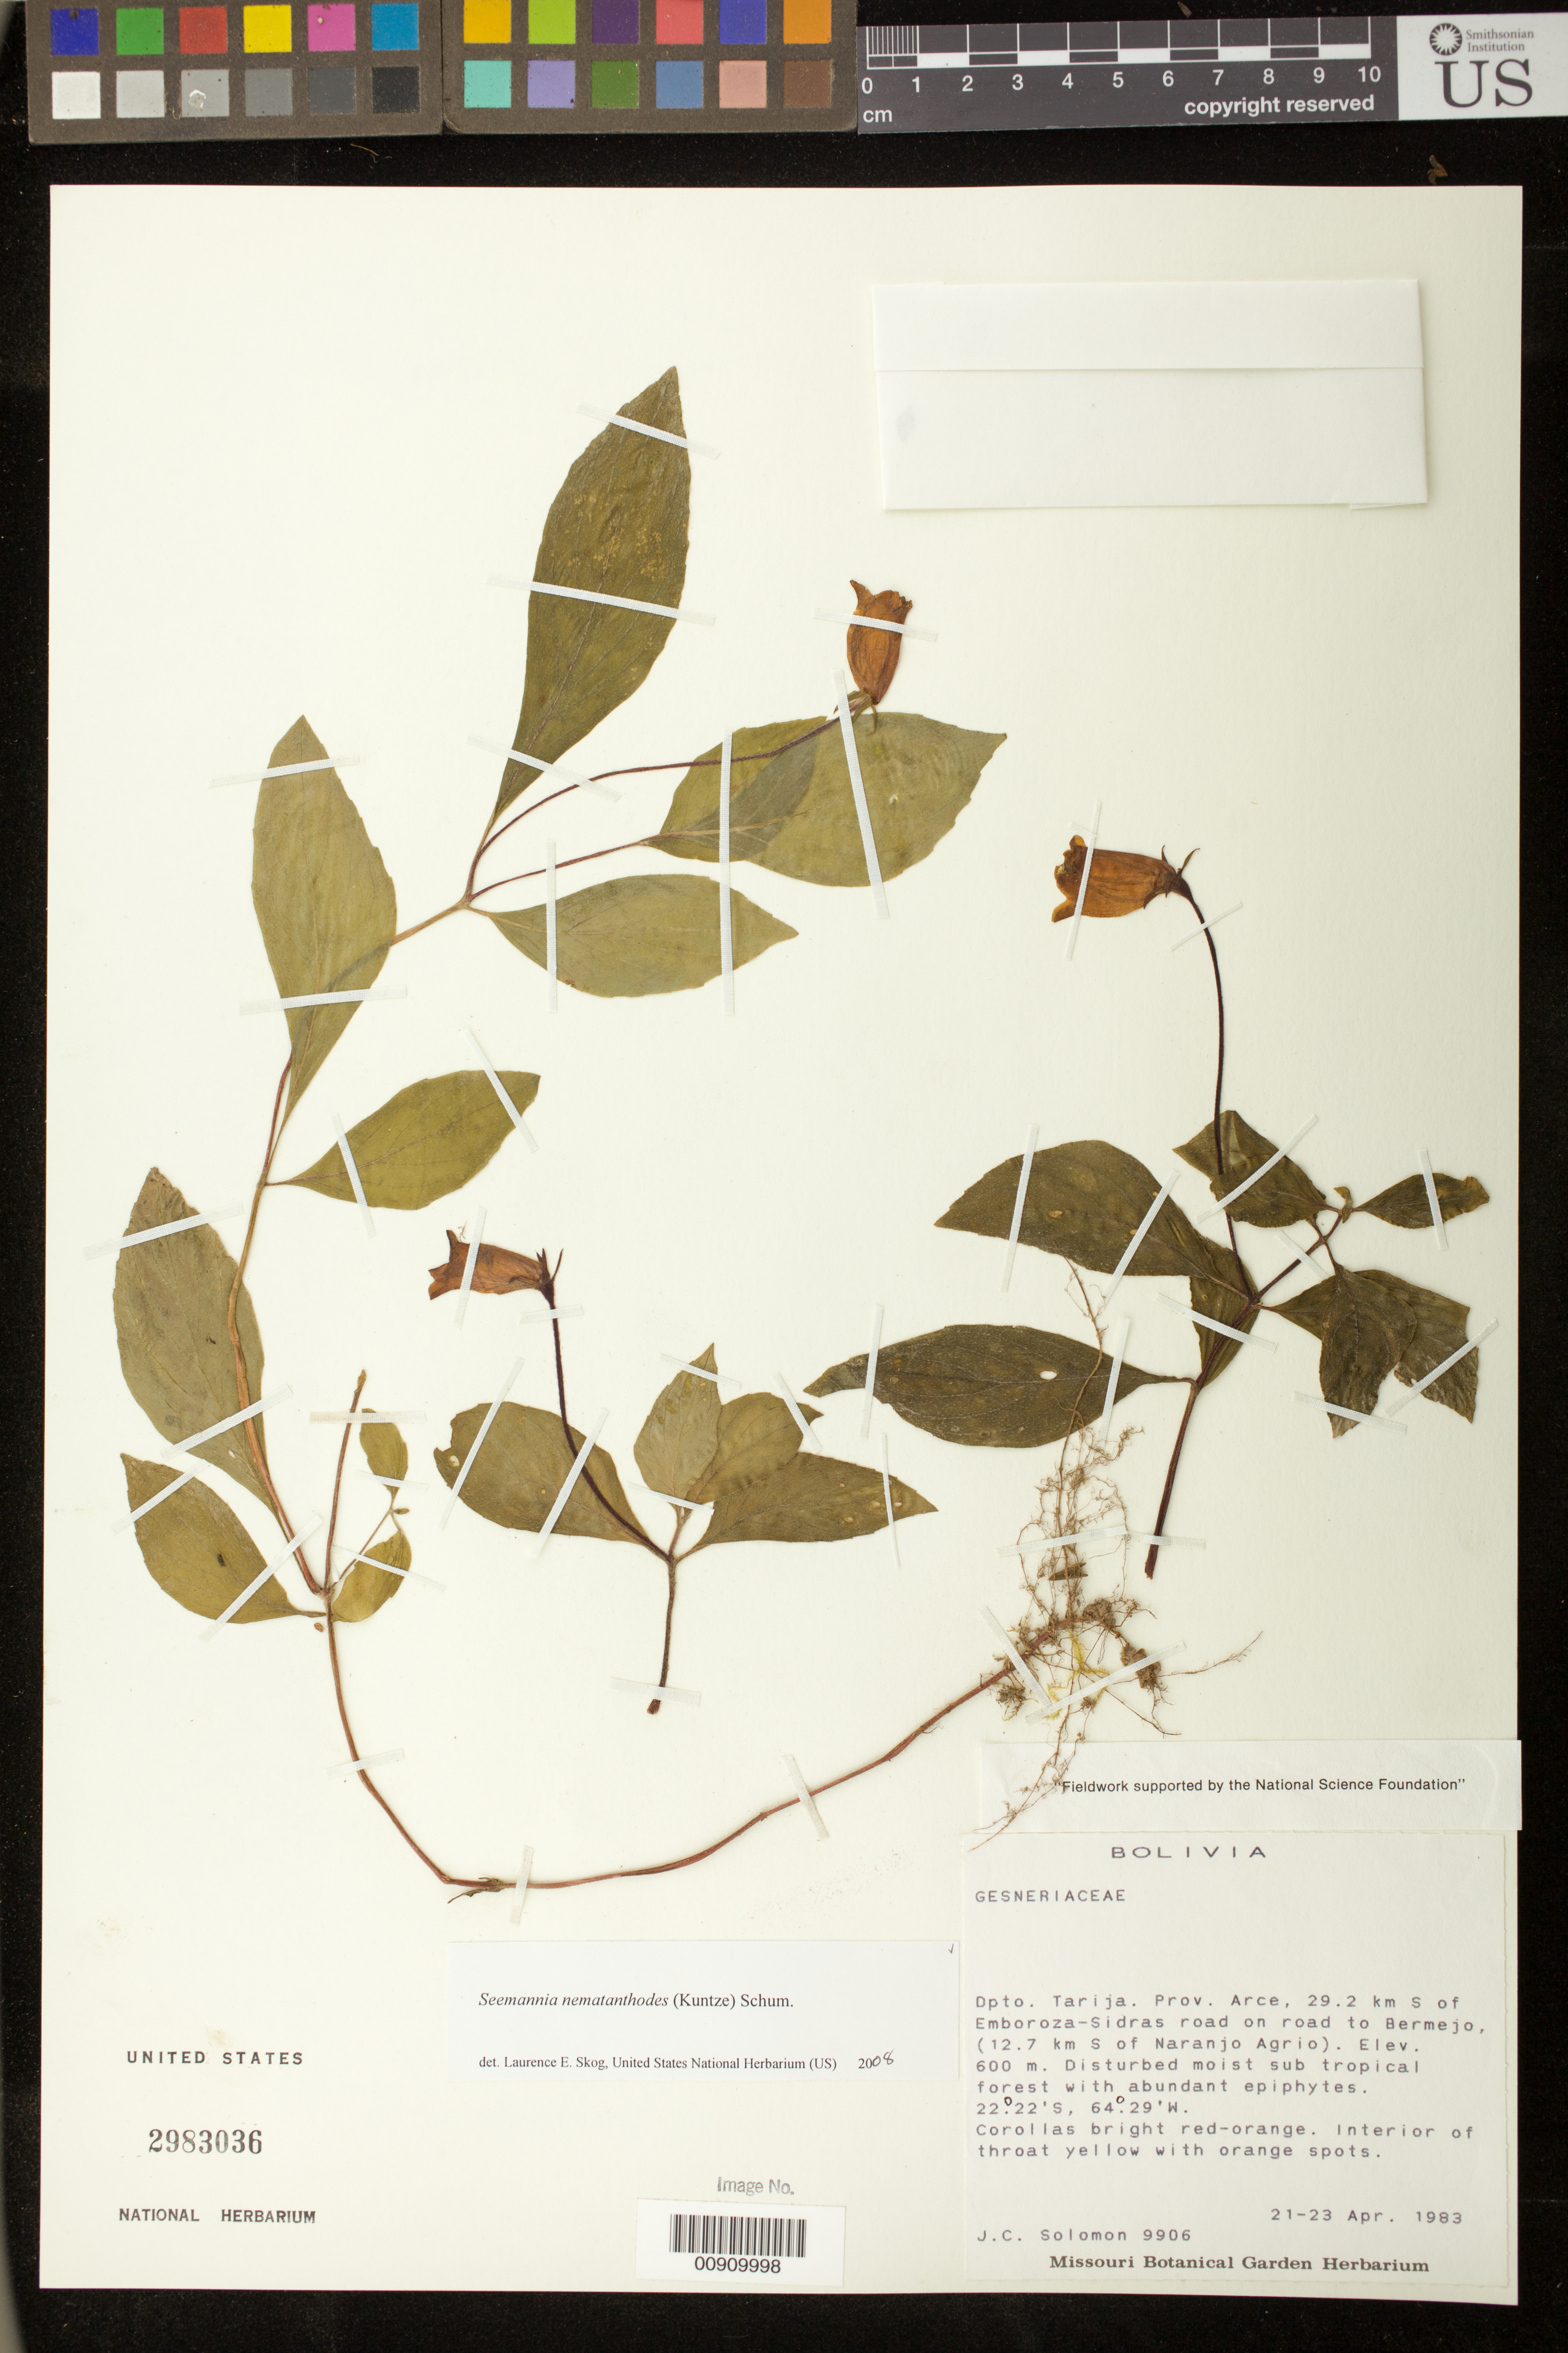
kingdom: Plantae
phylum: Tracheophyta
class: Magnoliopsida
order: Lamiales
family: Gesneriaceae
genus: Seemannia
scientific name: Seemannia nematanthodes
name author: (Kuntze) K. Schum.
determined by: Skog, Laurence E.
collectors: J. C. Solomon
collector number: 9906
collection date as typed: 21-23 Apr 1983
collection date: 1983-04-21/1983-04-23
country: Bolivia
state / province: Tarija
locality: Prov. Arce, 29.2 km S of Emboroza-Sidras road on road to Bermejo, (12.7 km S of Naranjo Agrio)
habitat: Disturbed moist sub tropical forest with abundant epiphytes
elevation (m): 600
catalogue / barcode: US 2983036